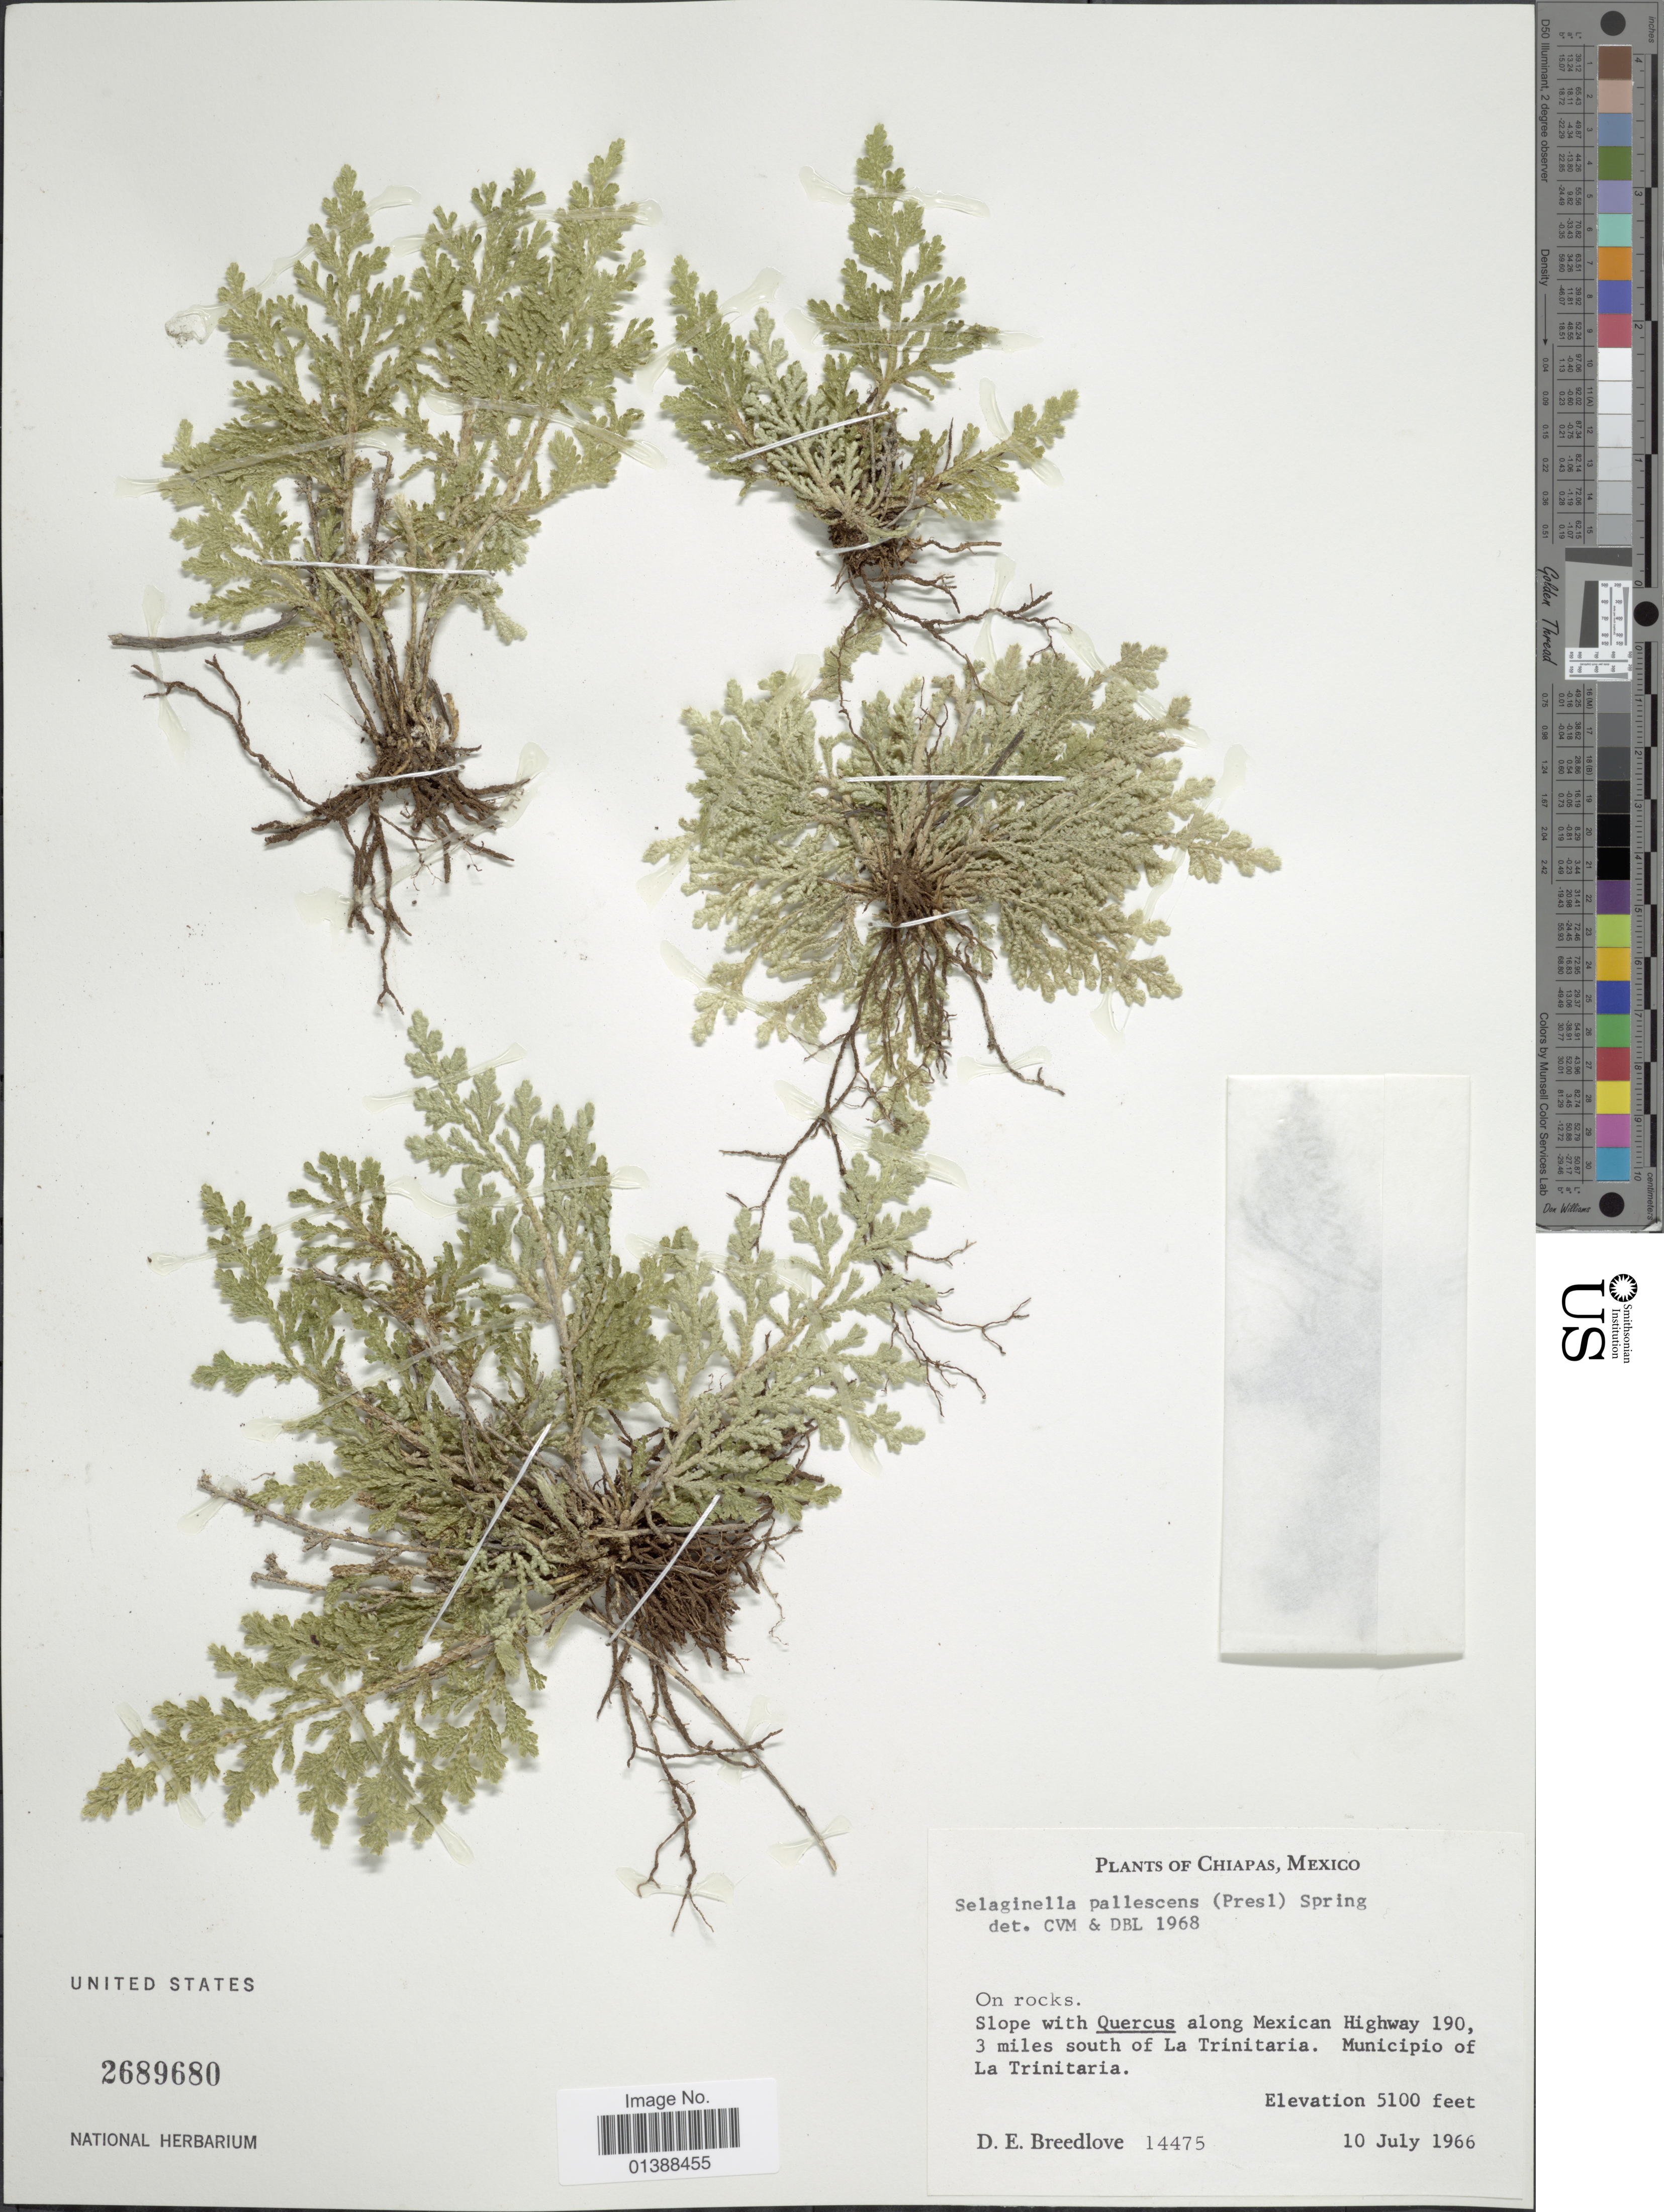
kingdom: Plantae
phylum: Tracheophyta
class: Lycopodiopsida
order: Selaginellales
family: Selaginellaceae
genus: Selaginella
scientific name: Selaginella pallescens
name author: (C. Presl) Spring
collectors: D. E. Breedlove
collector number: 14475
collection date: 1966-07-10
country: Mexico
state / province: Chiapas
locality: Along Mexican Highway 190, 3 miles south of La Trinitaria, Municipio of La Trinitaria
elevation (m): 1554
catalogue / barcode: US 2689680